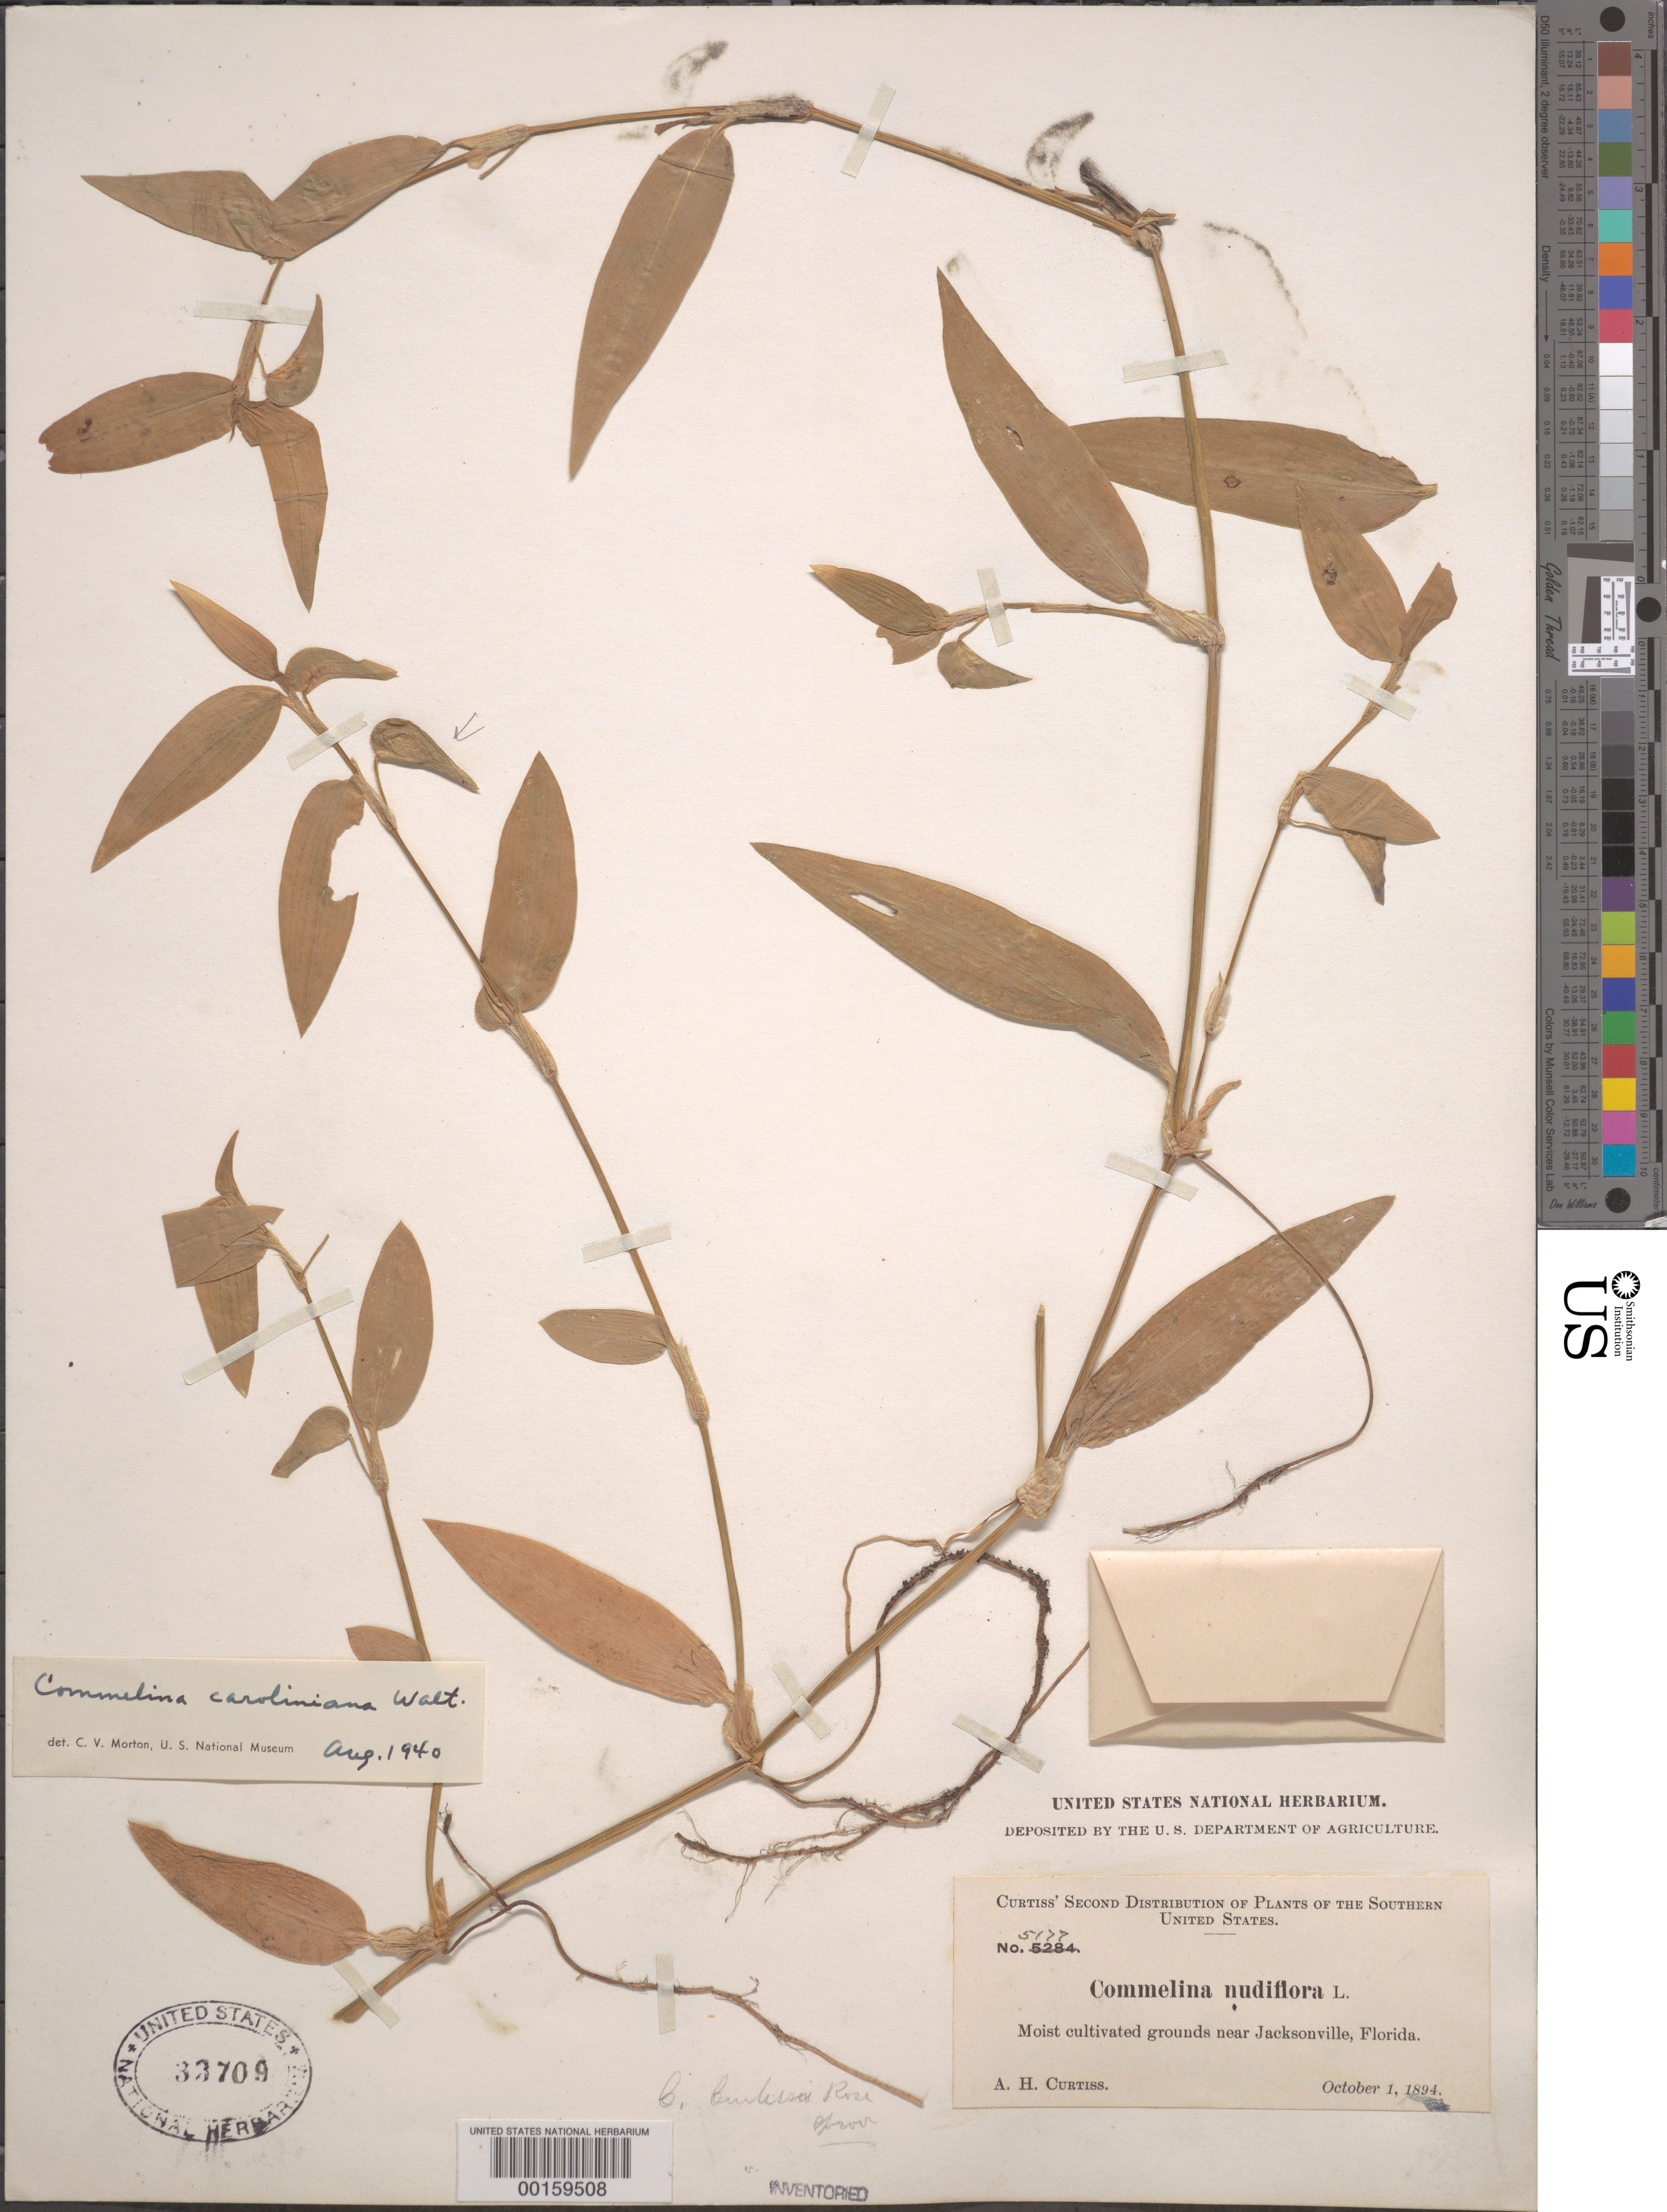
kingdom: Plantae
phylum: Tracheophyta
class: Liliopsida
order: Commelinales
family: Commelinaceae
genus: Commelina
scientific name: Commelina caroliniana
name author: Walter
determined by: Morton, C. V.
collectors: A. H. Curtiss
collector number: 5177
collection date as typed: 01 Oct 1894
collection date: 1894-10-01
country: United States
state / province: Florida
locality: Jacksonville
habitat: Moist, cultivated soil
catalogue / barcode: US 33709